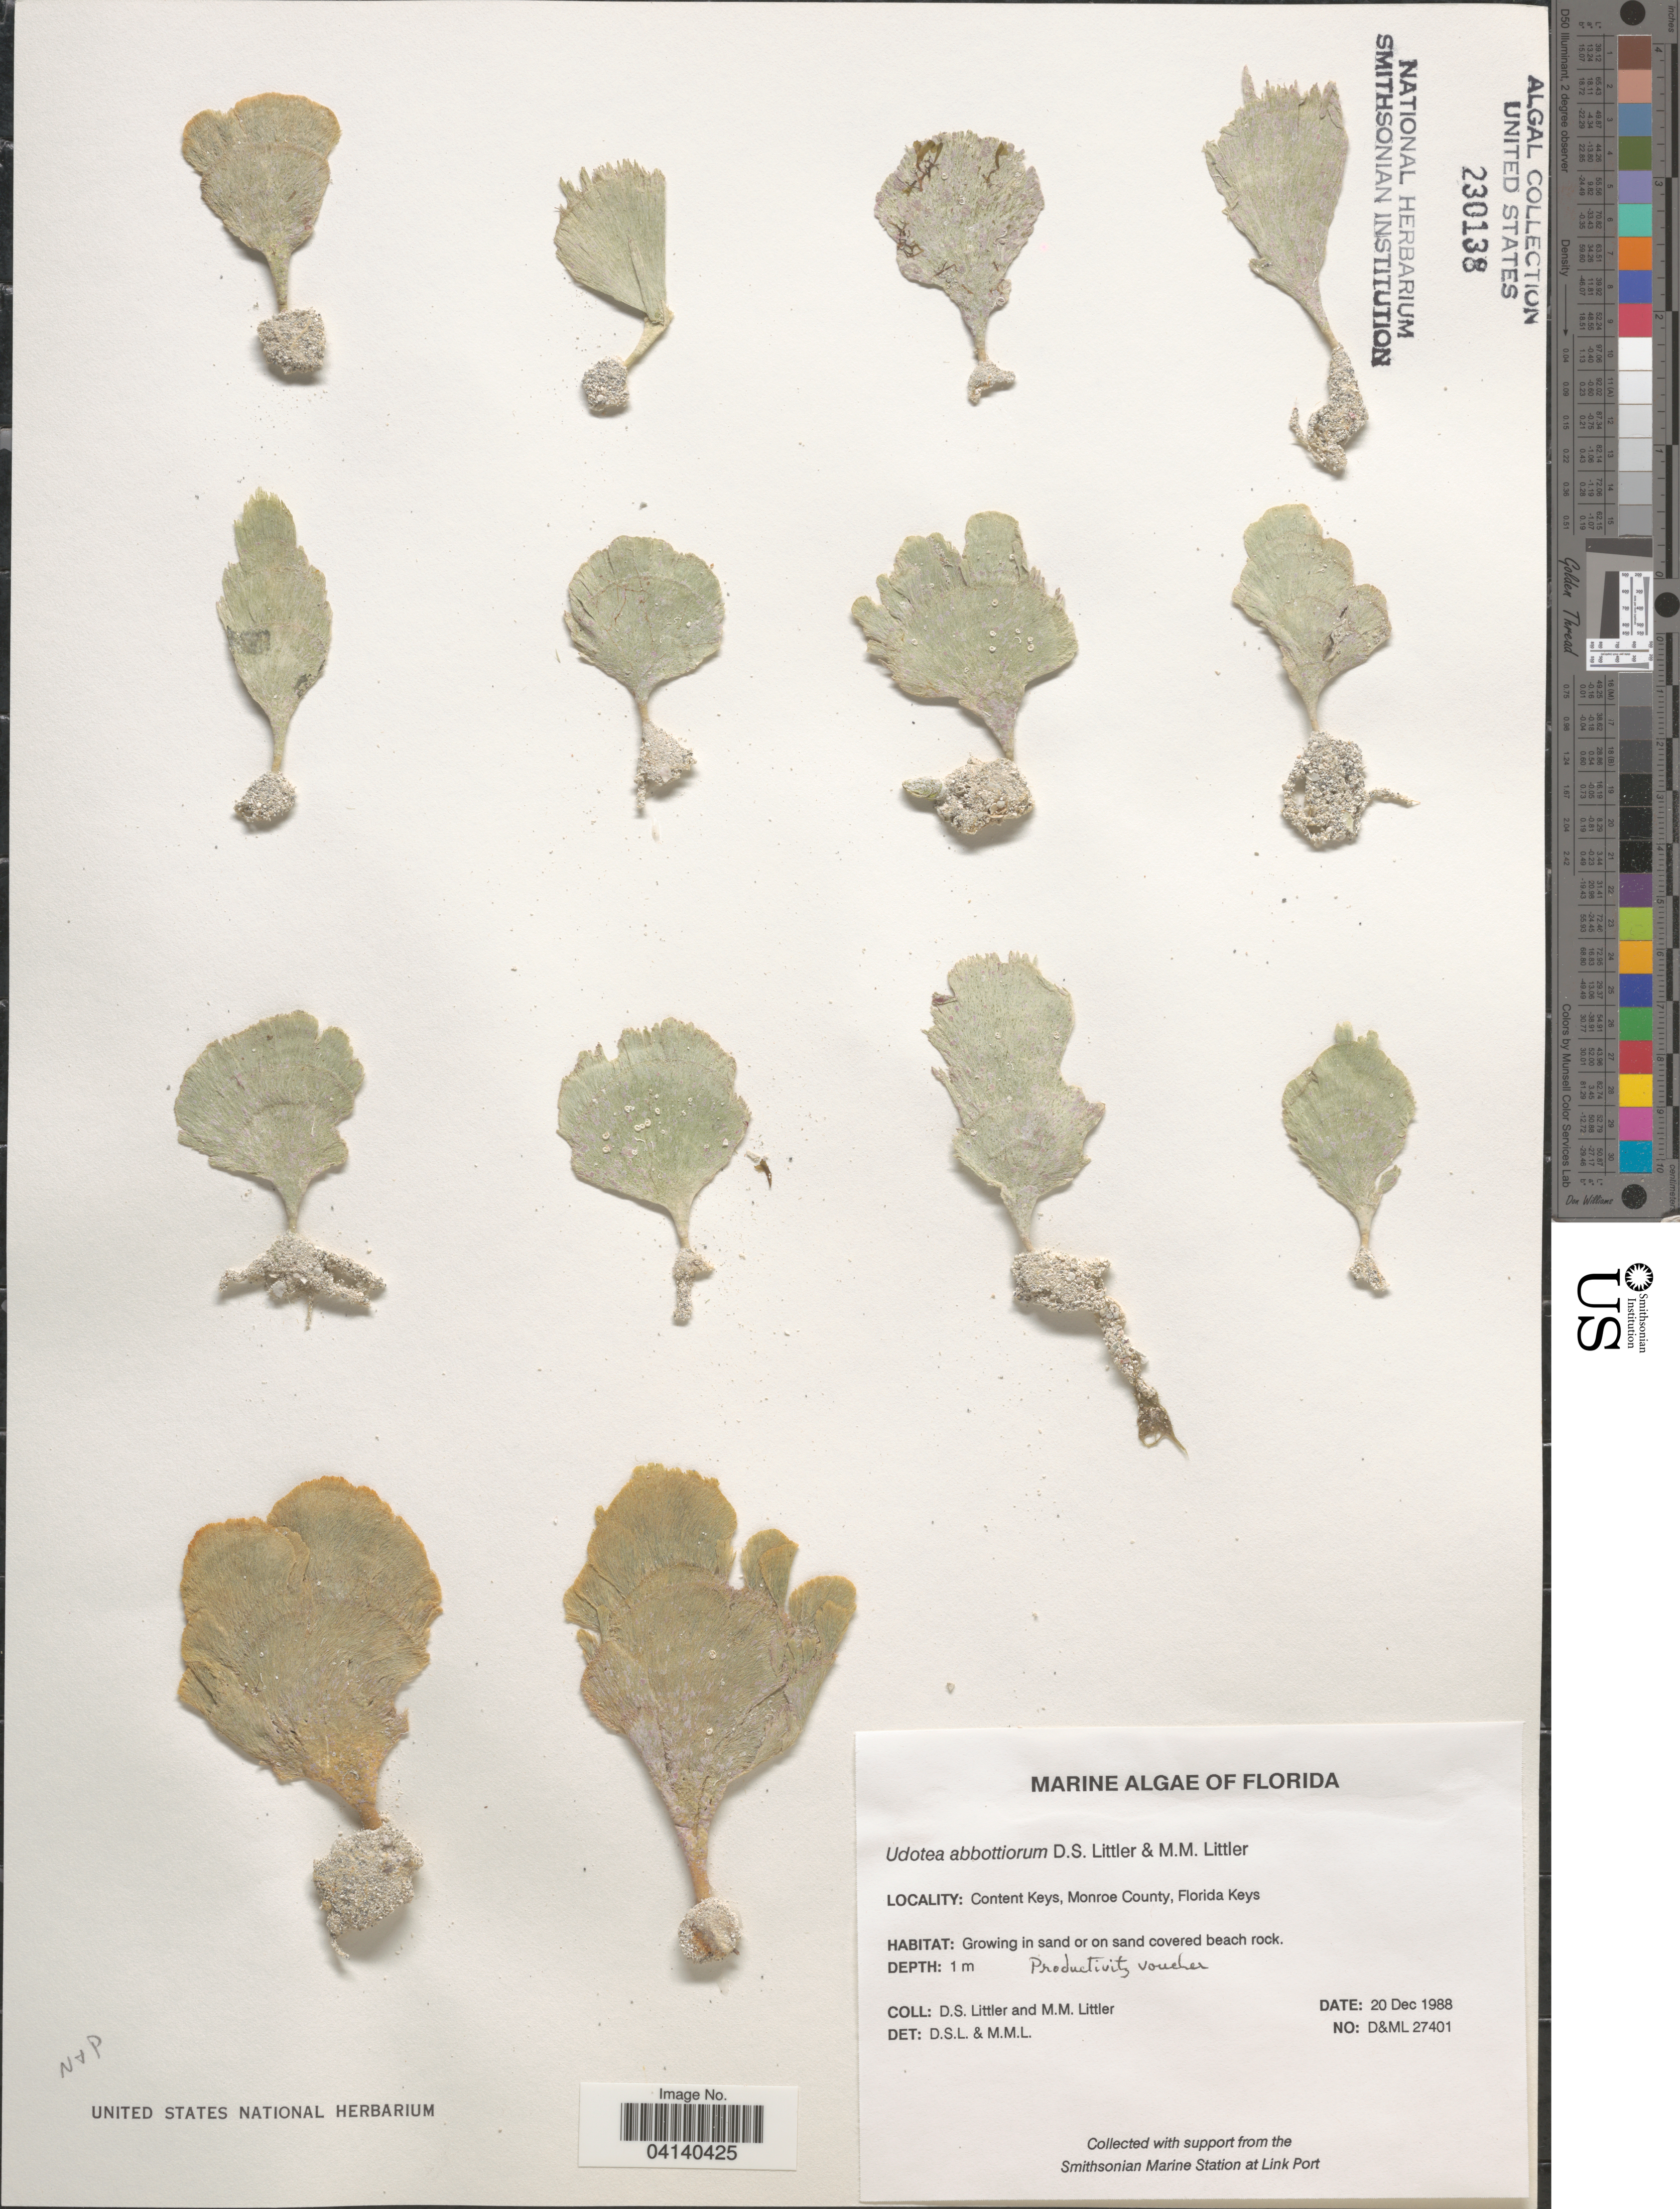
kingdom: Plantae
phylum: Chlorophyta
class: Ulvophyceae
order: Bryopsidales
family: Udoteaceae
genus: Udotea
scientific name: Udotea abbottiorum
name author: D.S. Littler & Littler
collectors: D. S. Littler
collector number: D&ML27401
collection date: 1988-12-20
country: United States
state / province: Florida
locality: Content Keys, Monroe County, Florida Keys.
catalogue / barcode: US 230138